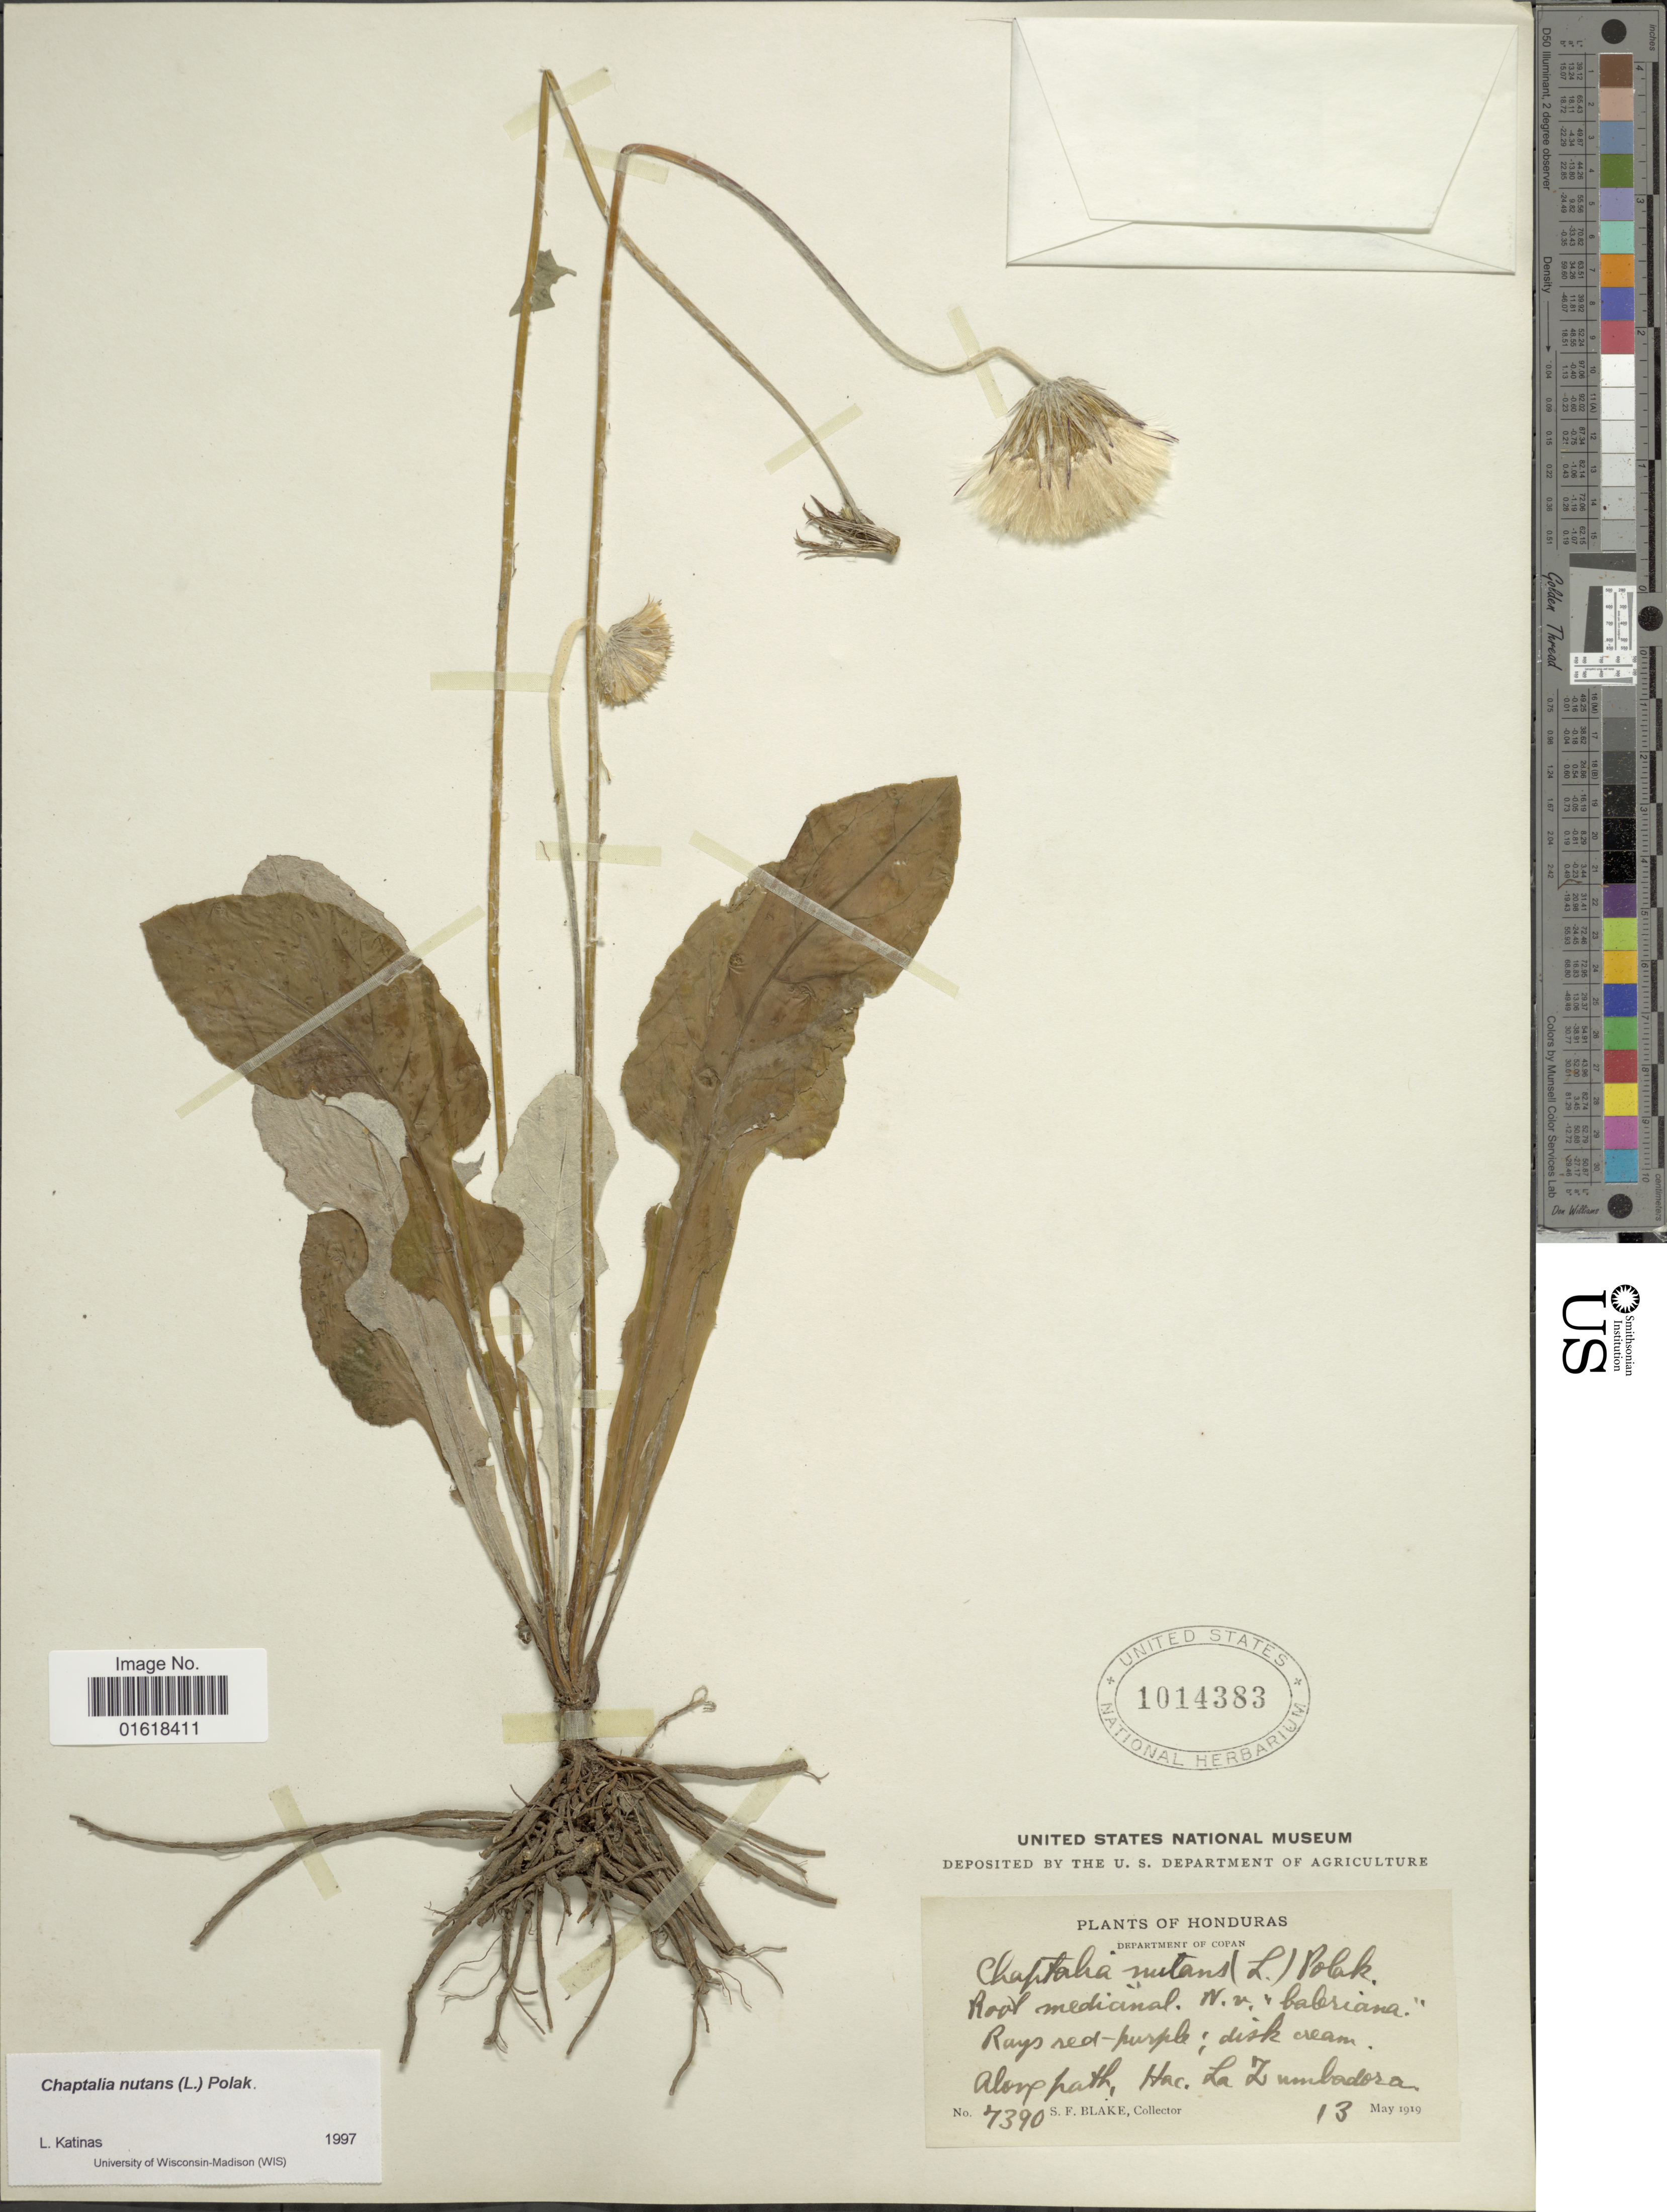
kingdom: Plantae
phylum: Tracheophyta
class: Magnoliopsida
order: Asterales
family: Asteraceae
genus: Chaptalia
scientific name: Chaptalia nutans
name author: (L.) Pol.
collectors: S. Blake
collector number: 7390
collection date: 1919-05-13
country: Honduras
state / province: Copán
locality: Along path, Hac. La Zumbadora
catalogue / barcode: US 1014383